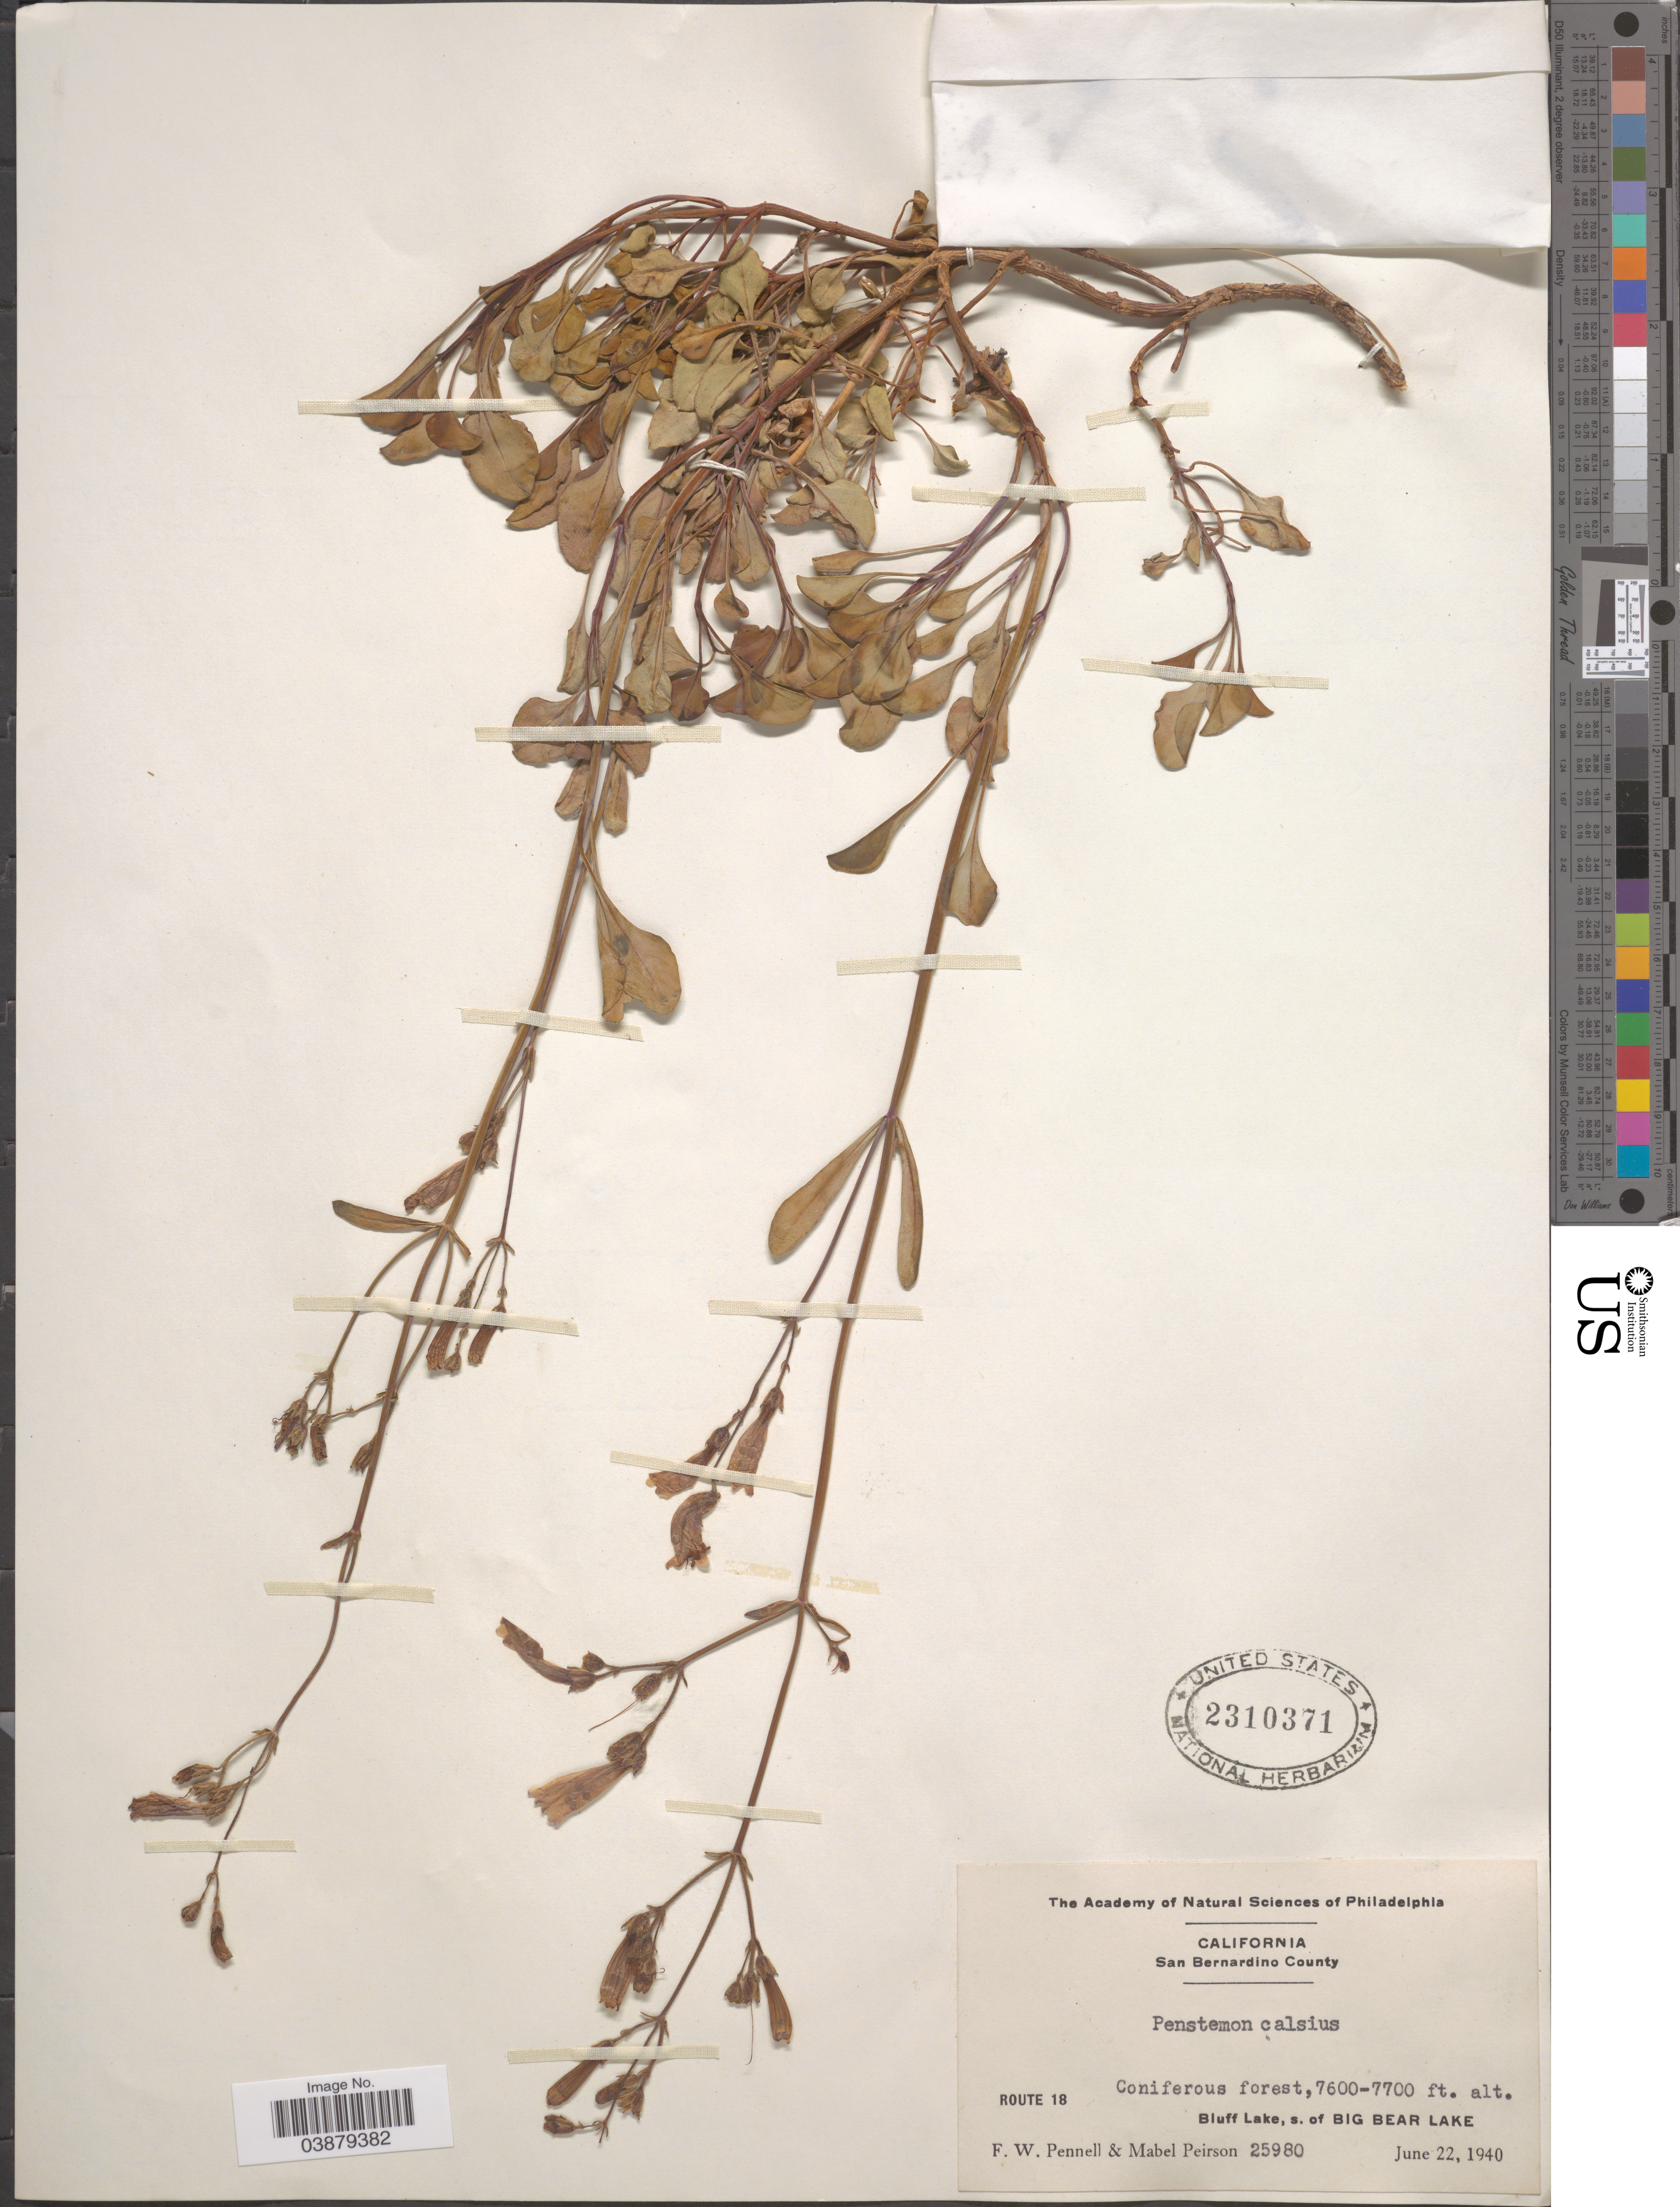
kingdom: Plantae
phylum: Tracheophyta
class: Magnoliopsida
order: Lamiales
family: Plantaginaceae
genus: Penstemon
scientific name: Penstemon sp.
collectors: F. W. Pennell & M. Peirson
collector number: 25980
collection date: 1940-06-22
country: United States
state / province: California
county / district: San Bernardino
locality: San Bernardino County. Route 18. Bluff Lake, s. of Big Bear Lake.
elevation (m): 2316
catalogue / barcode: US 2310371